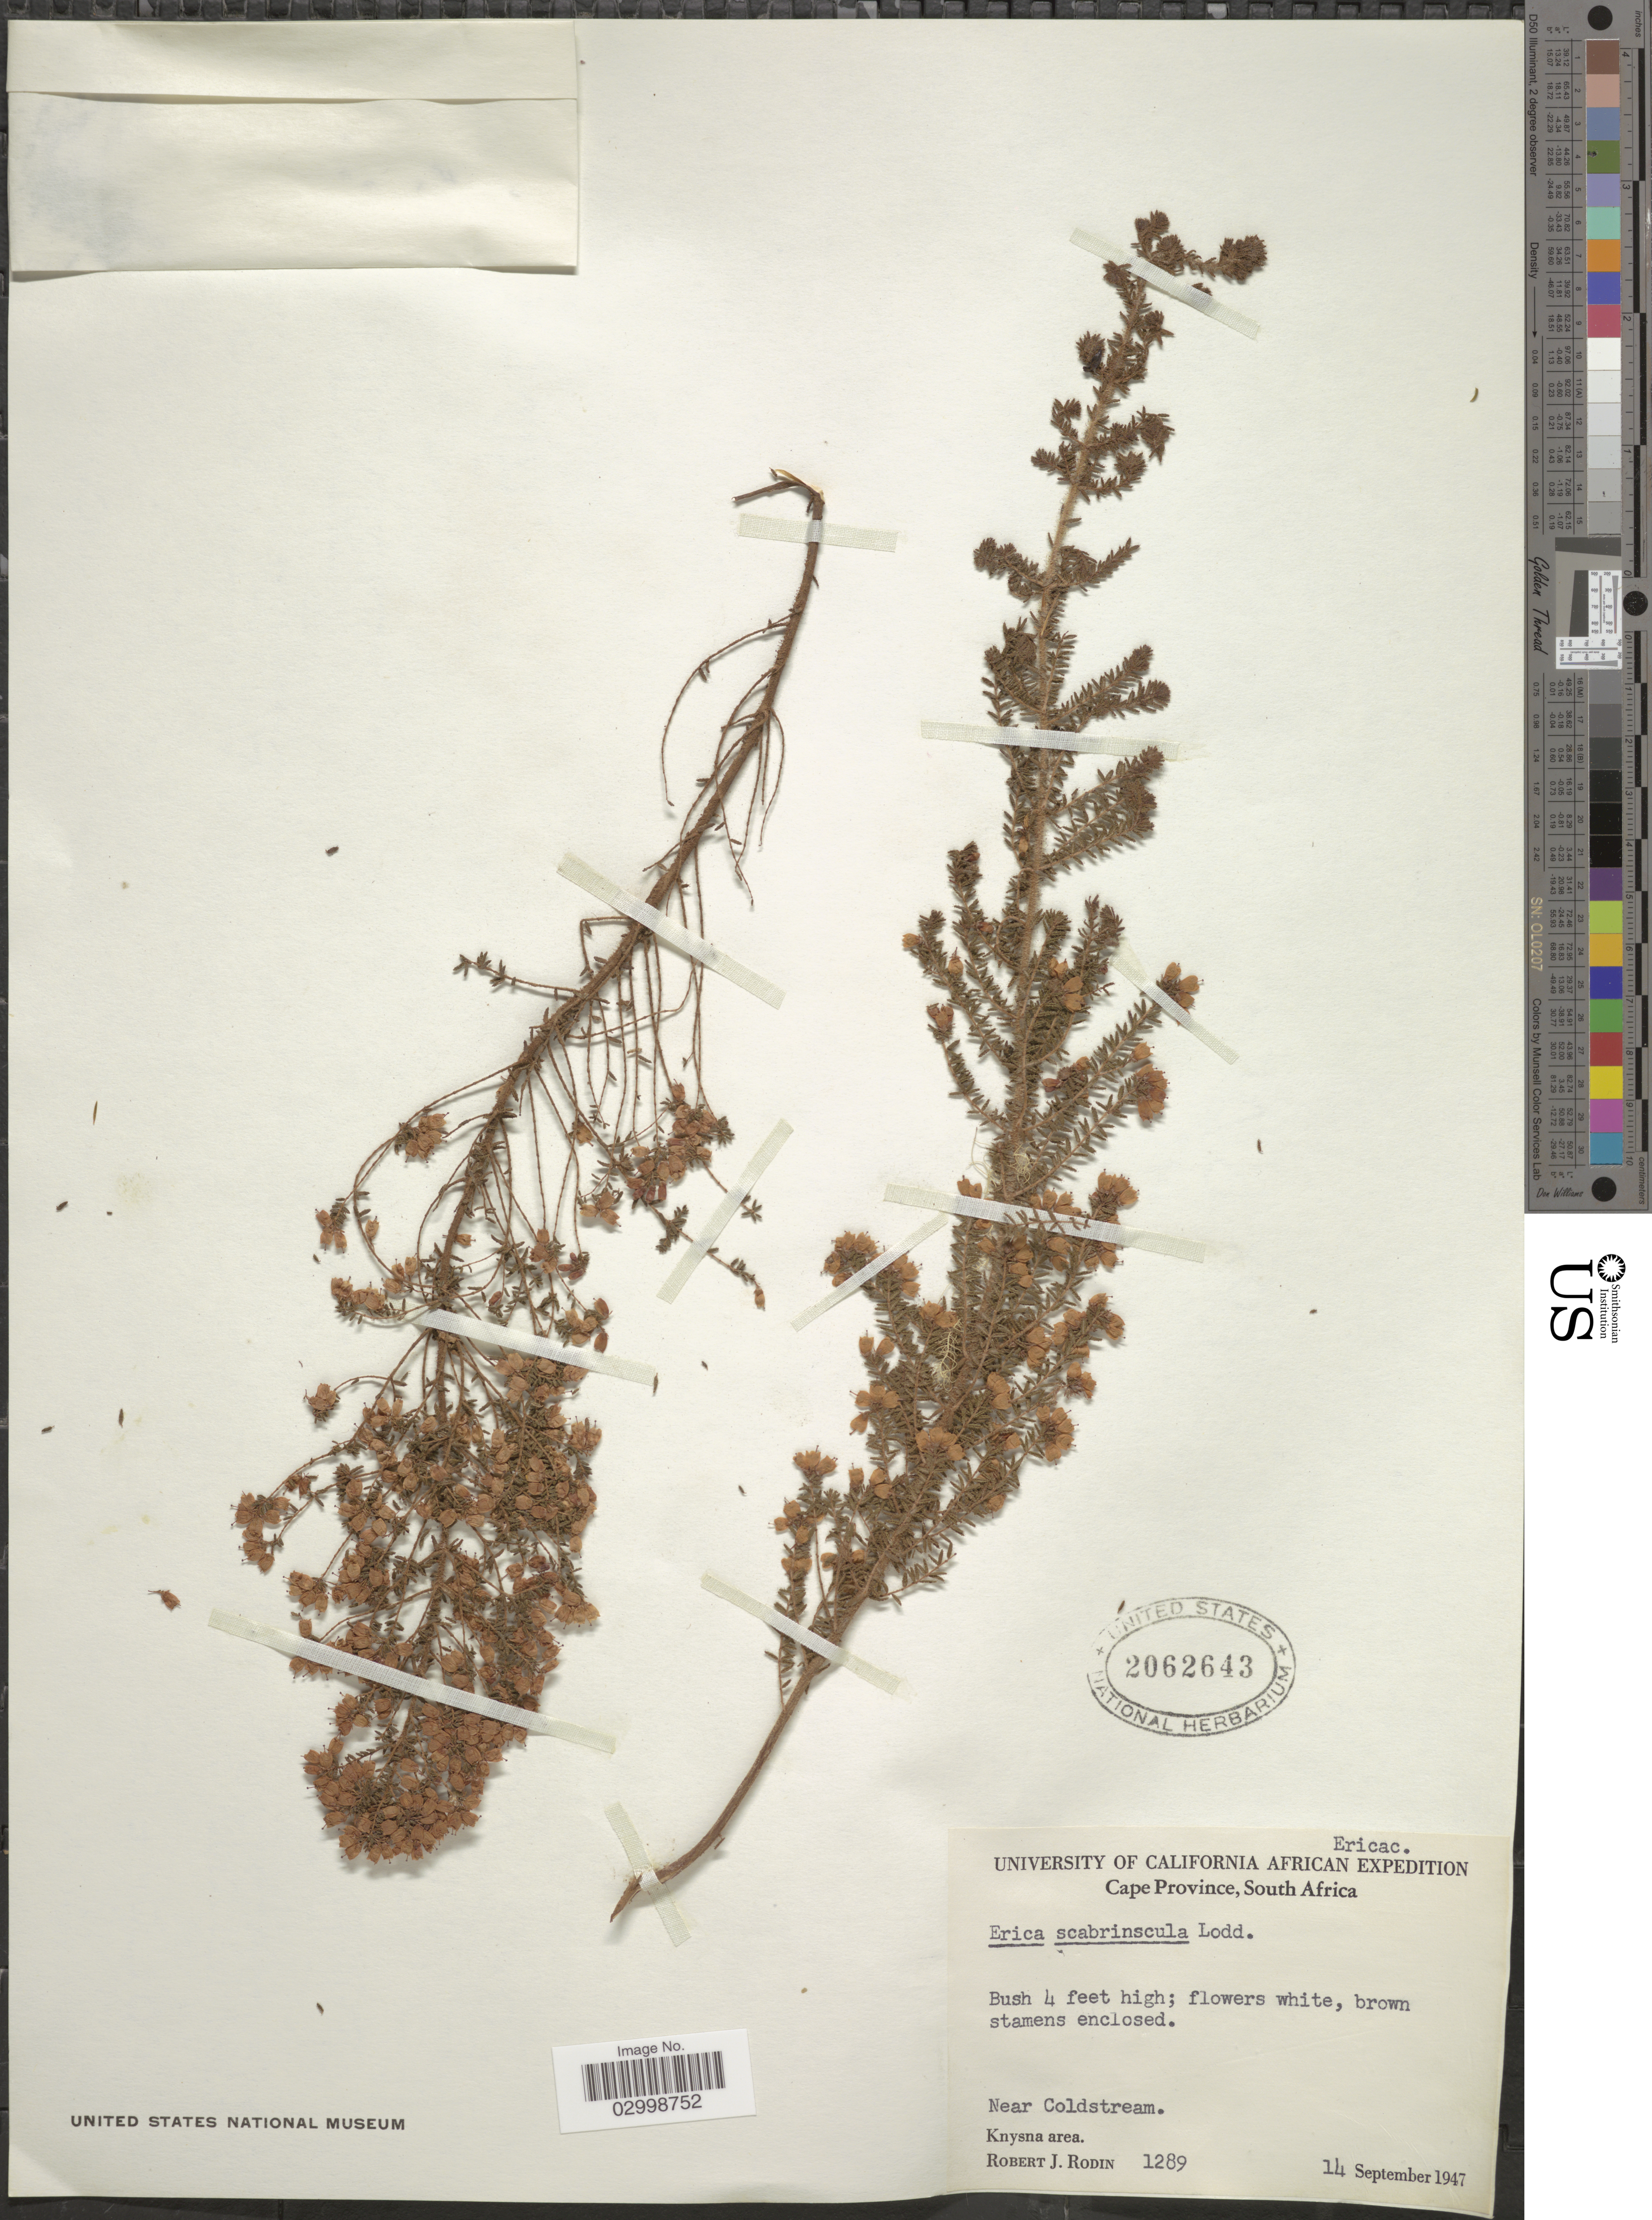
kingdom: Plantae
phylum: Tracheophyta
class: Magnoliopsida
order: Ericales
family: Ericaceae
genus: Erica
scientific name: Erica scabriuscula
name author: Lodd.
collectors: R. J. Rodin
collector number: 1289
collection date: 1947-09-14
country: South Africa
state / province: Western Cape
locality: Near Coldstream. Knysna area.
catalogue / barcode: US 2062643